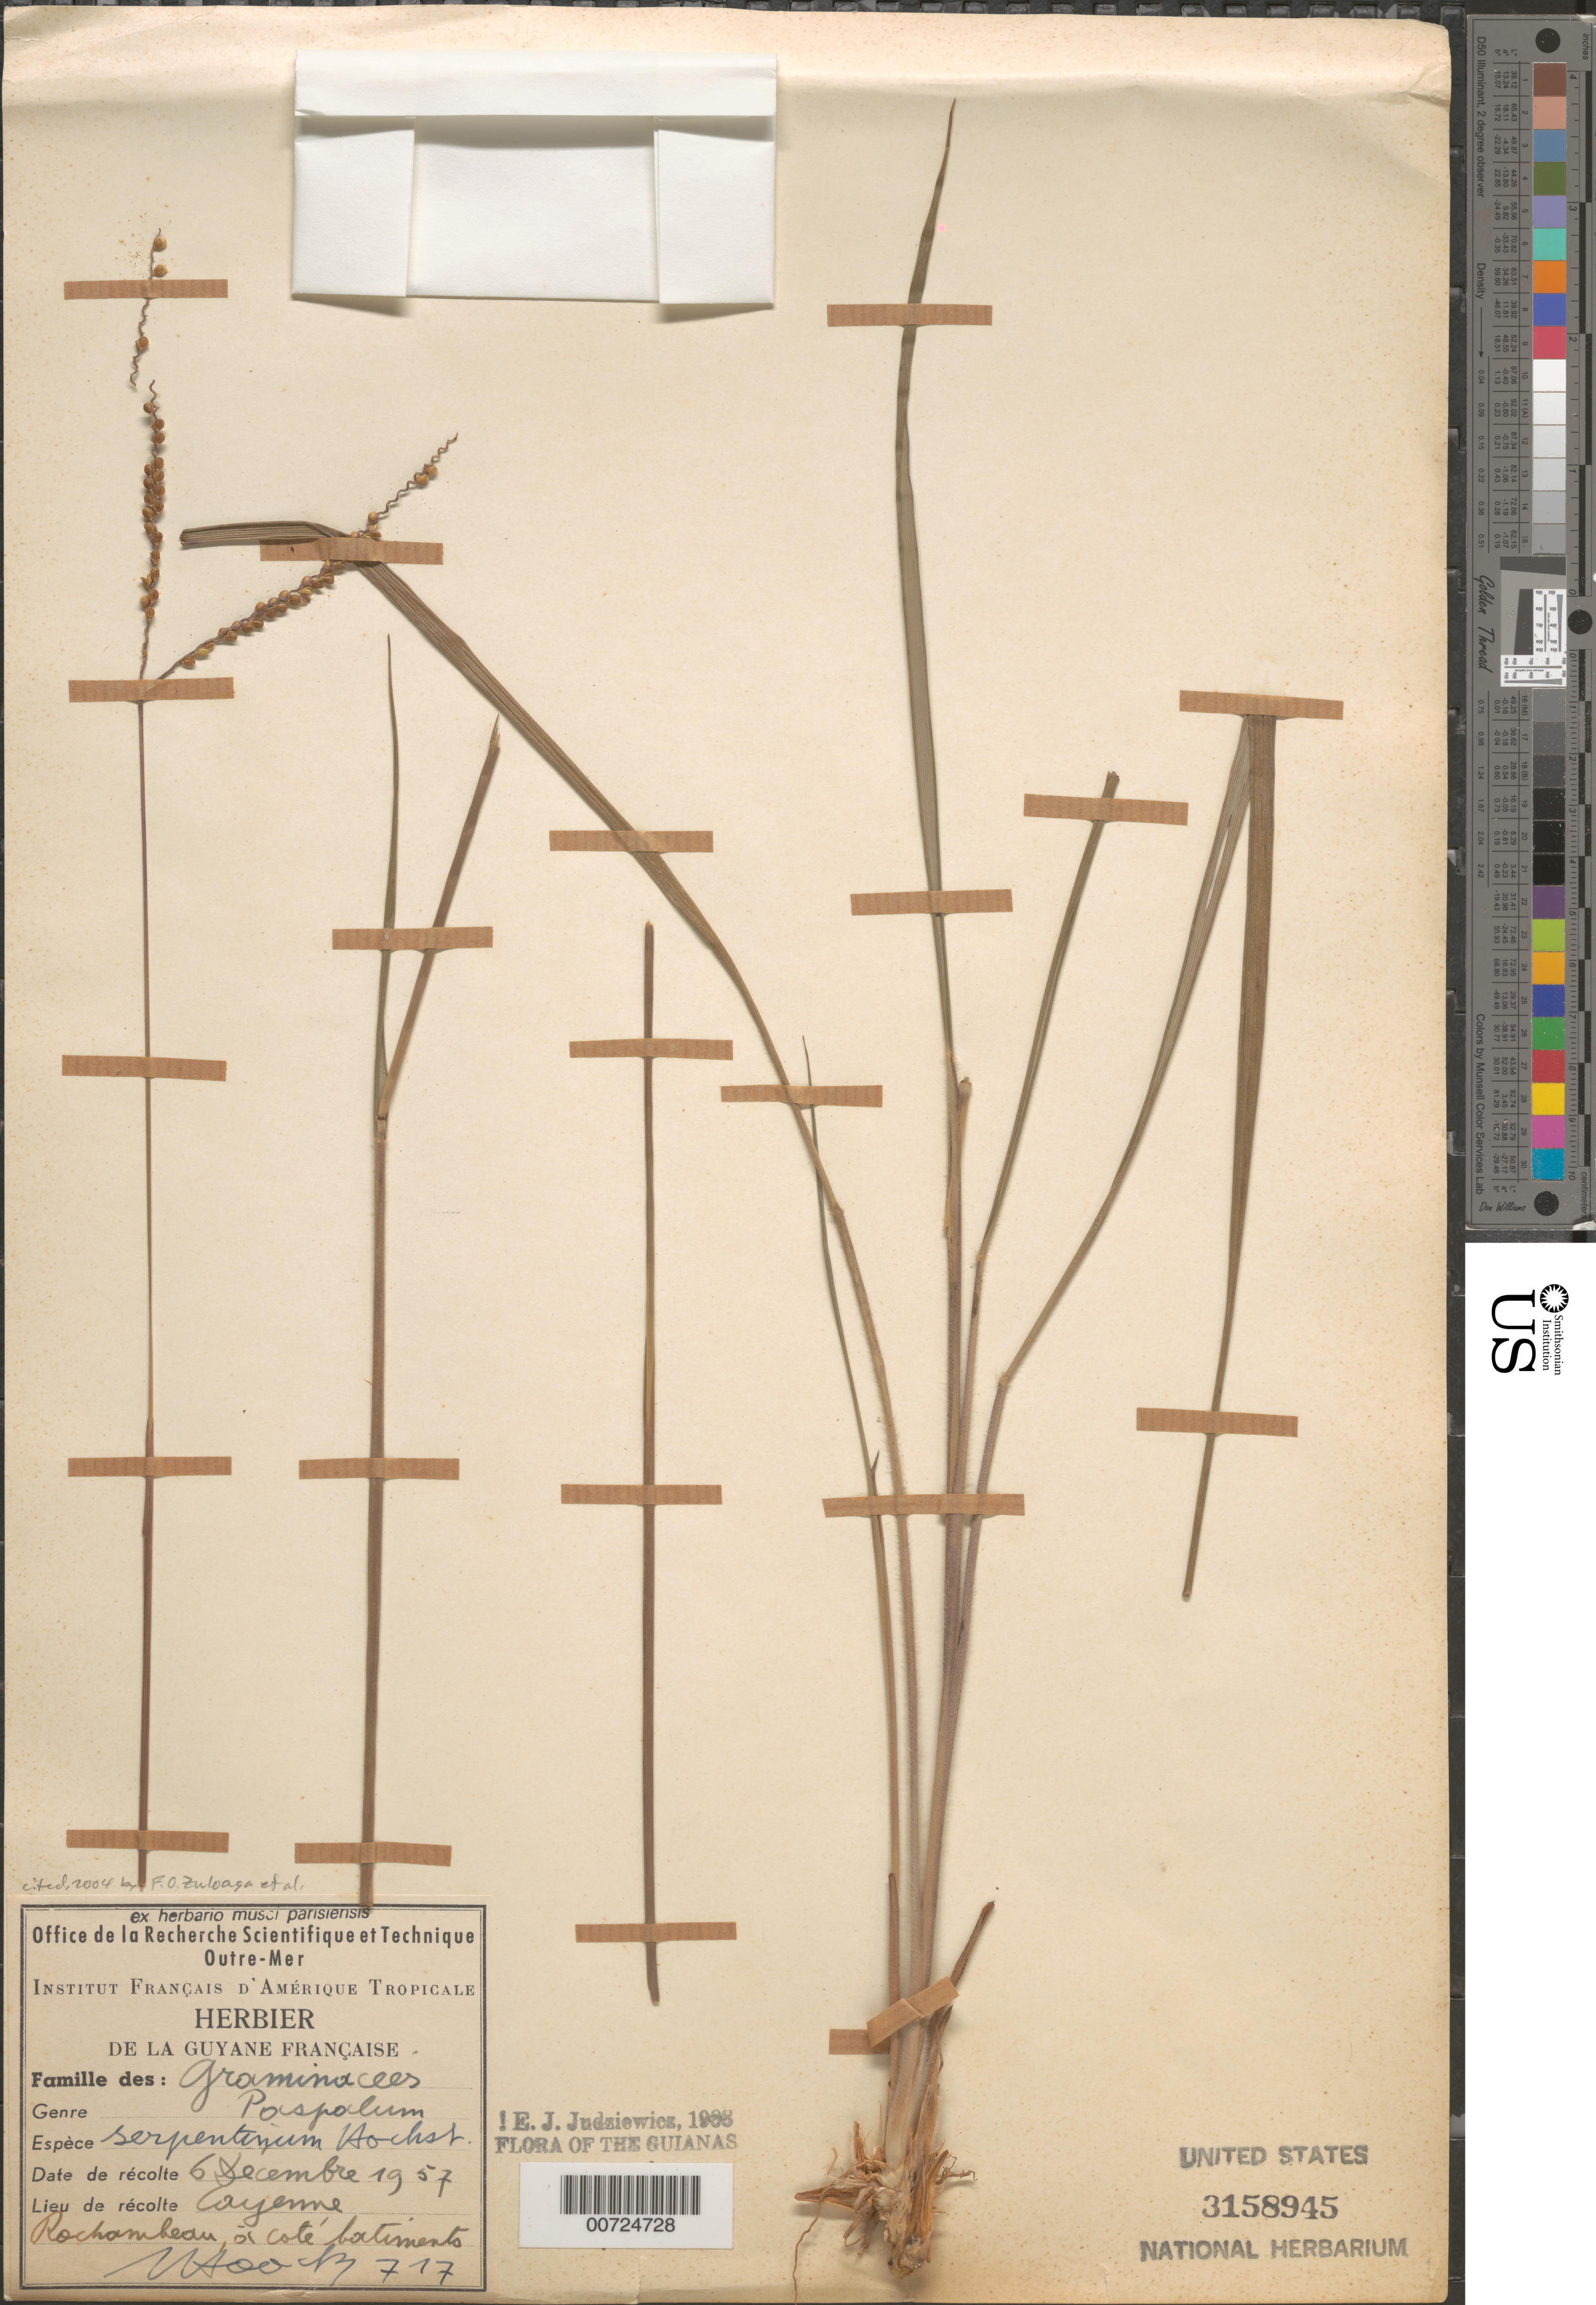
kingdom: Plantae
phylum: Tracheophyta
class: Liliopsida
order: Poales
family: Poaceae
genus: Paspalum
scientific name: Paspalum serpentinum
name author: Hochst. ex Steud.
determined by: Judziewicz, E. J.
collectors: J. Hoock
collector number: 717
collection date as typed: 6-Dec-57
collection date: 1957-12-06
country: French Guiana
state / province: Cayenne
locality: Cayenne, Route de Rochambeau, à coté latimento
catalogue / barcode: US 3158945